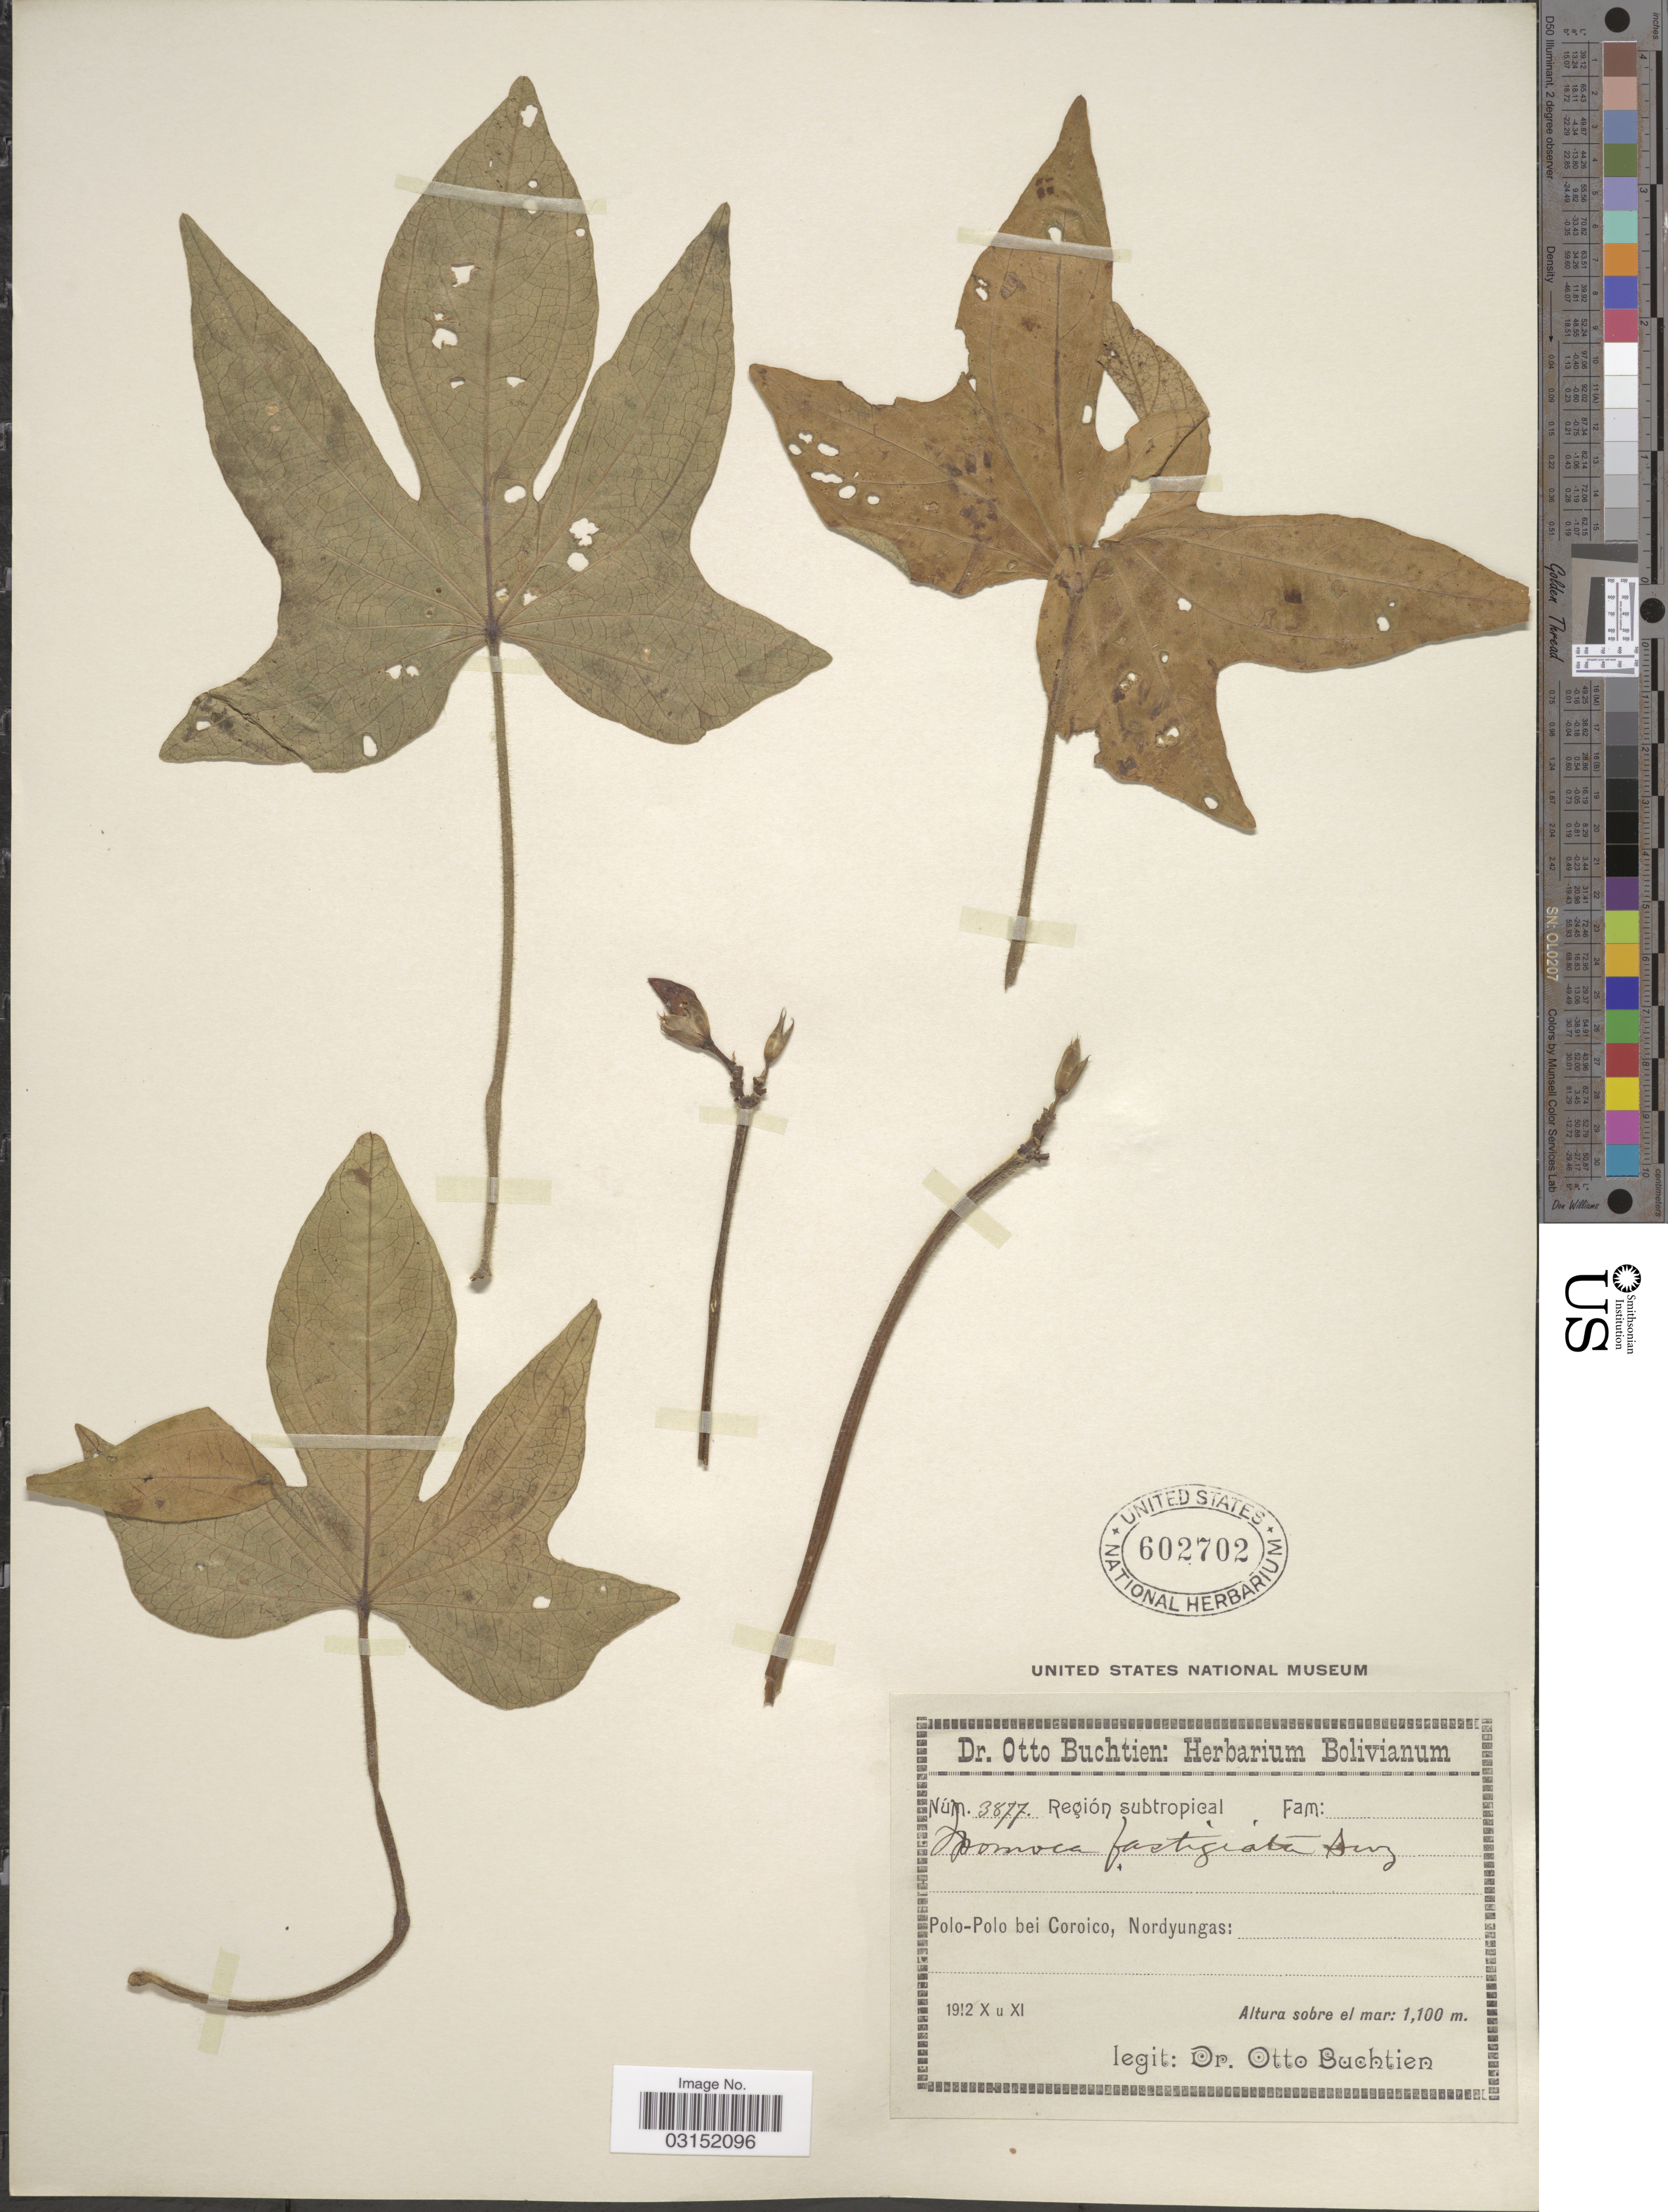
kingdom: Plantae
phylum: Tracheophyta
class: Magnoliopsida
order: Solanales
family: Convolvulaceae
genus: Ipomoea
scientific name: Ipomoea batatas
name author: (L.) Lam.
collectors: O. Buchtien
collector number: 3877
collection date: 1912-10/1912-11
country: Bolivia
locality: Polo-Polo bei Coroico, Nordyungas.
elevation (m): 1100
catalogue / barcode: US 602702